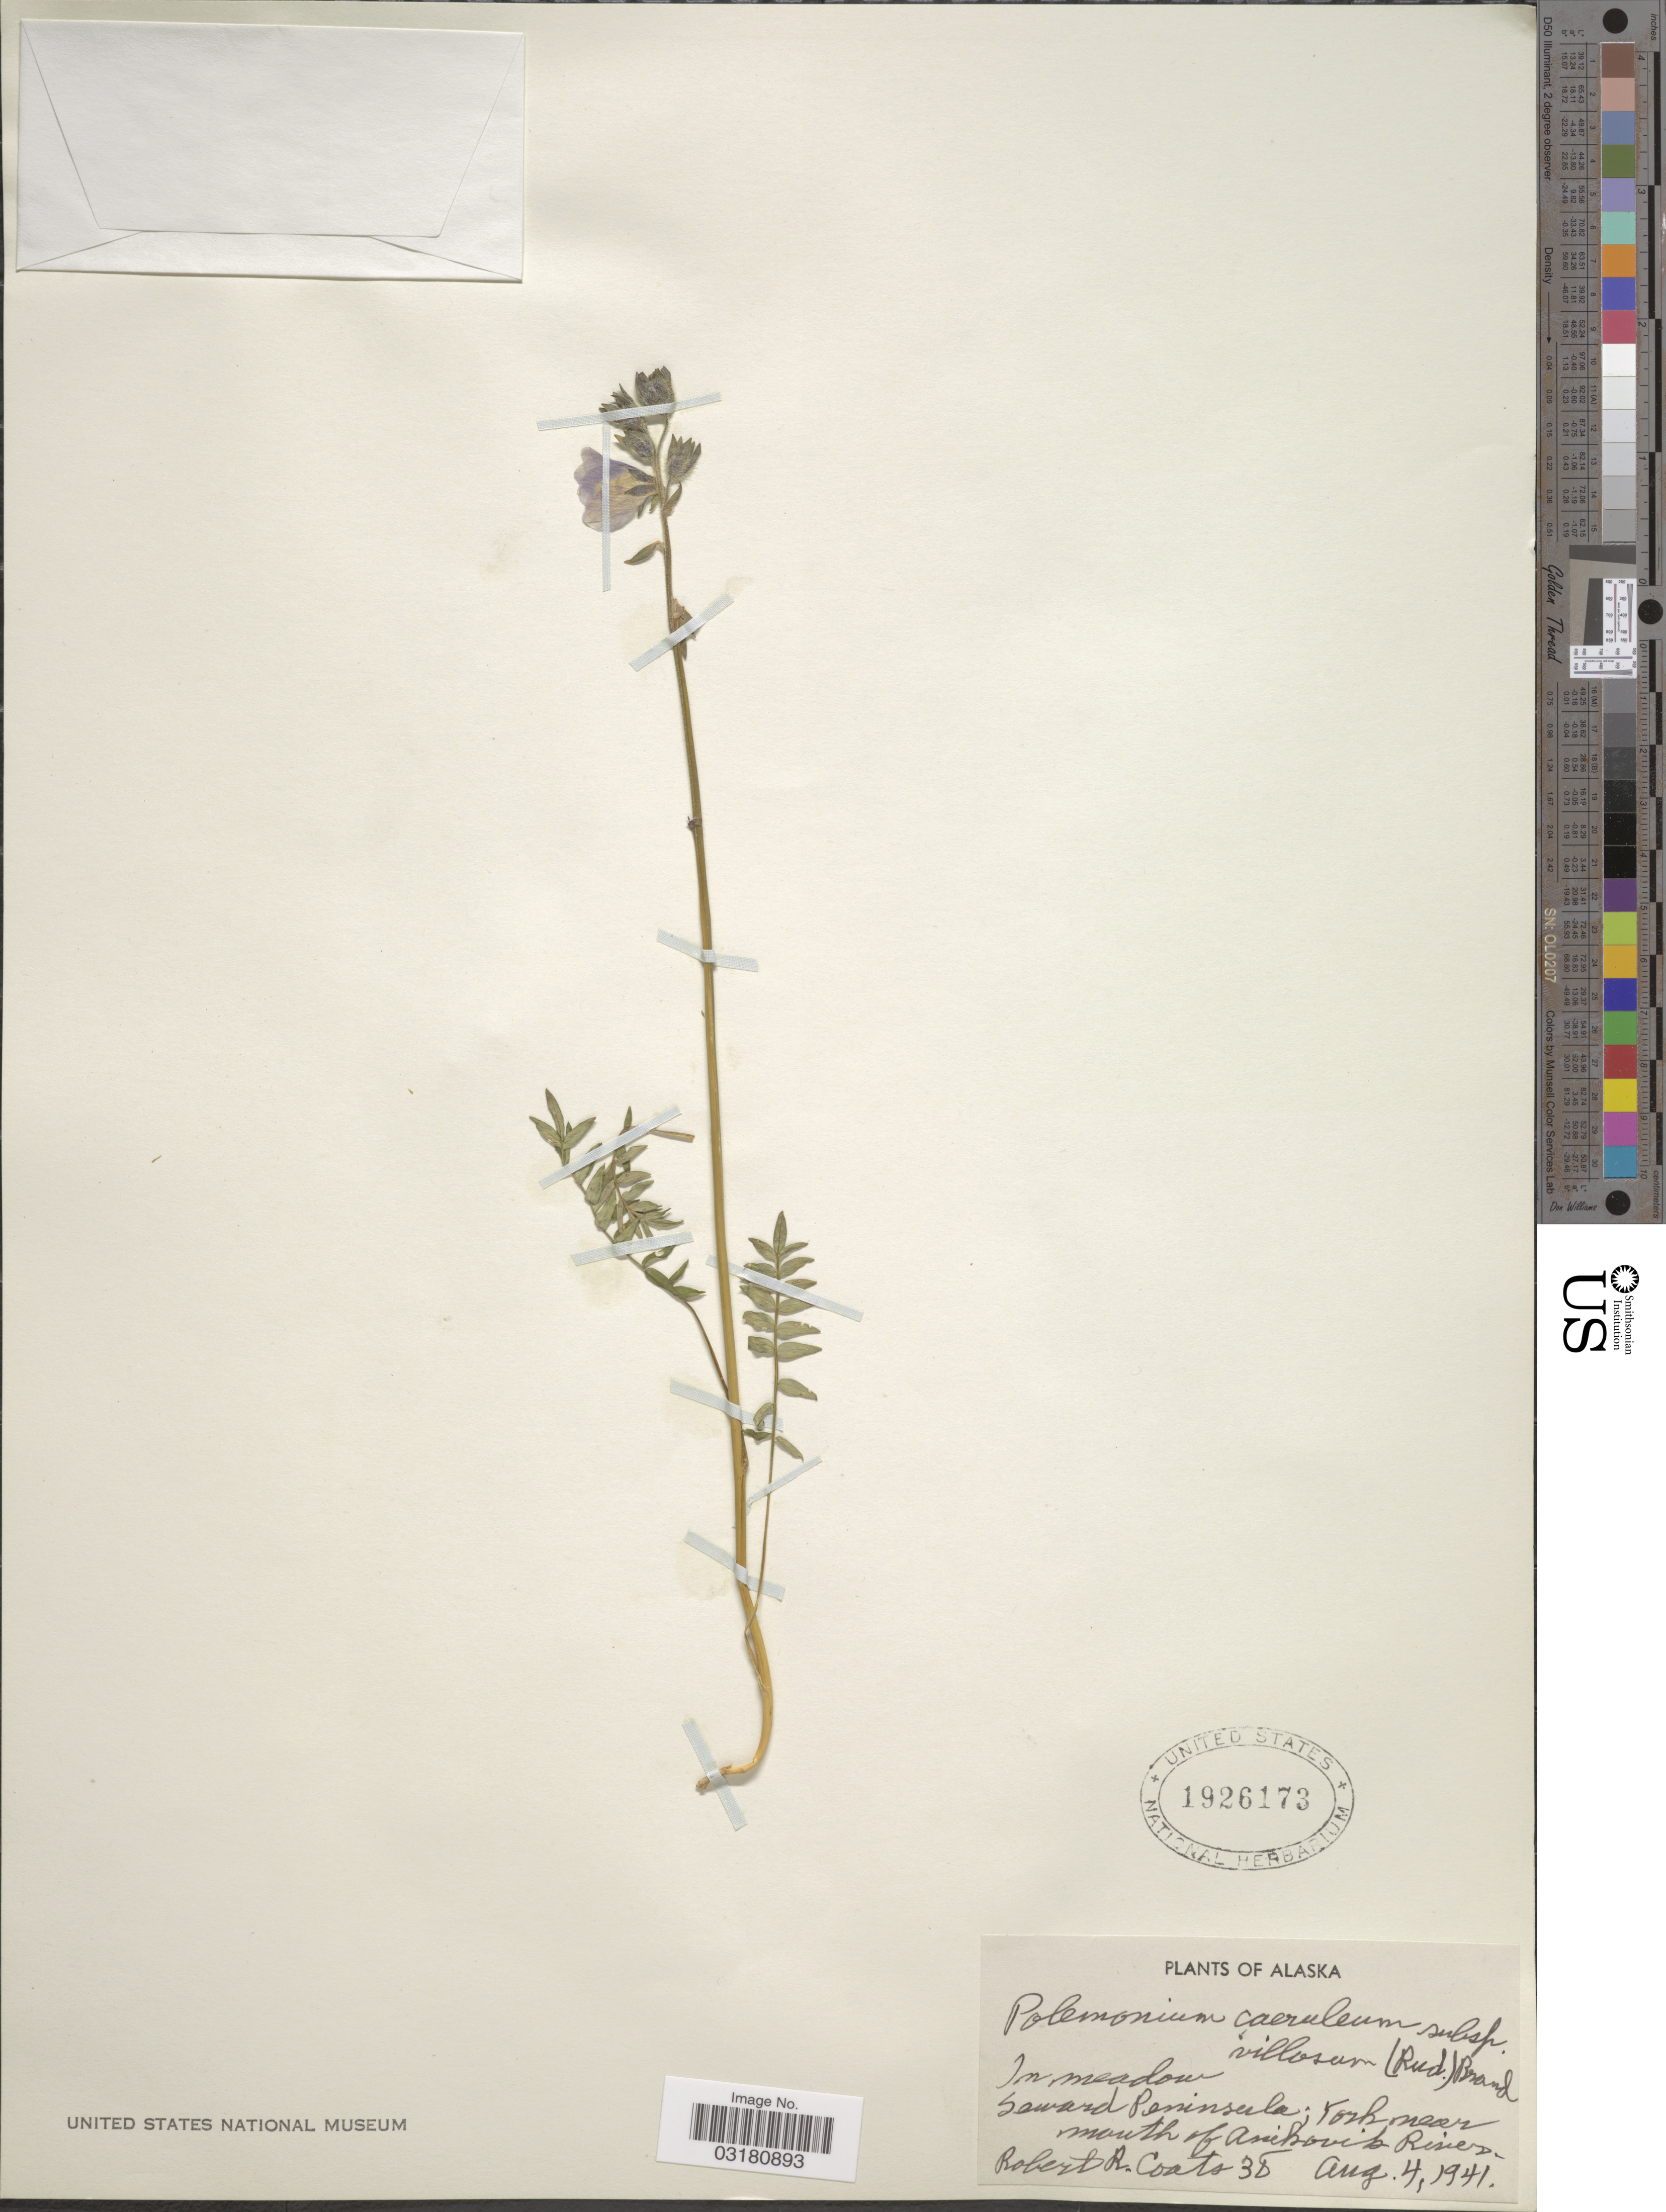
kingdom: Plantae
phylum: Tracheophyta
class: Magnoliopsida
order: Ericales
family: Polemoniaceae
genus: Polemonium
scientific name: Polemonium caeruleum subsp. villosum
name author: (Rudolph ex Georgi) Brand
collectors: R. Coats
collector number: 38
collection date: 1941-08-04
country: United States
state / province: Alaska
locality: Seward Peninsula; York near mouth of Anikovik River.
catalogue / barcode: US 1926173